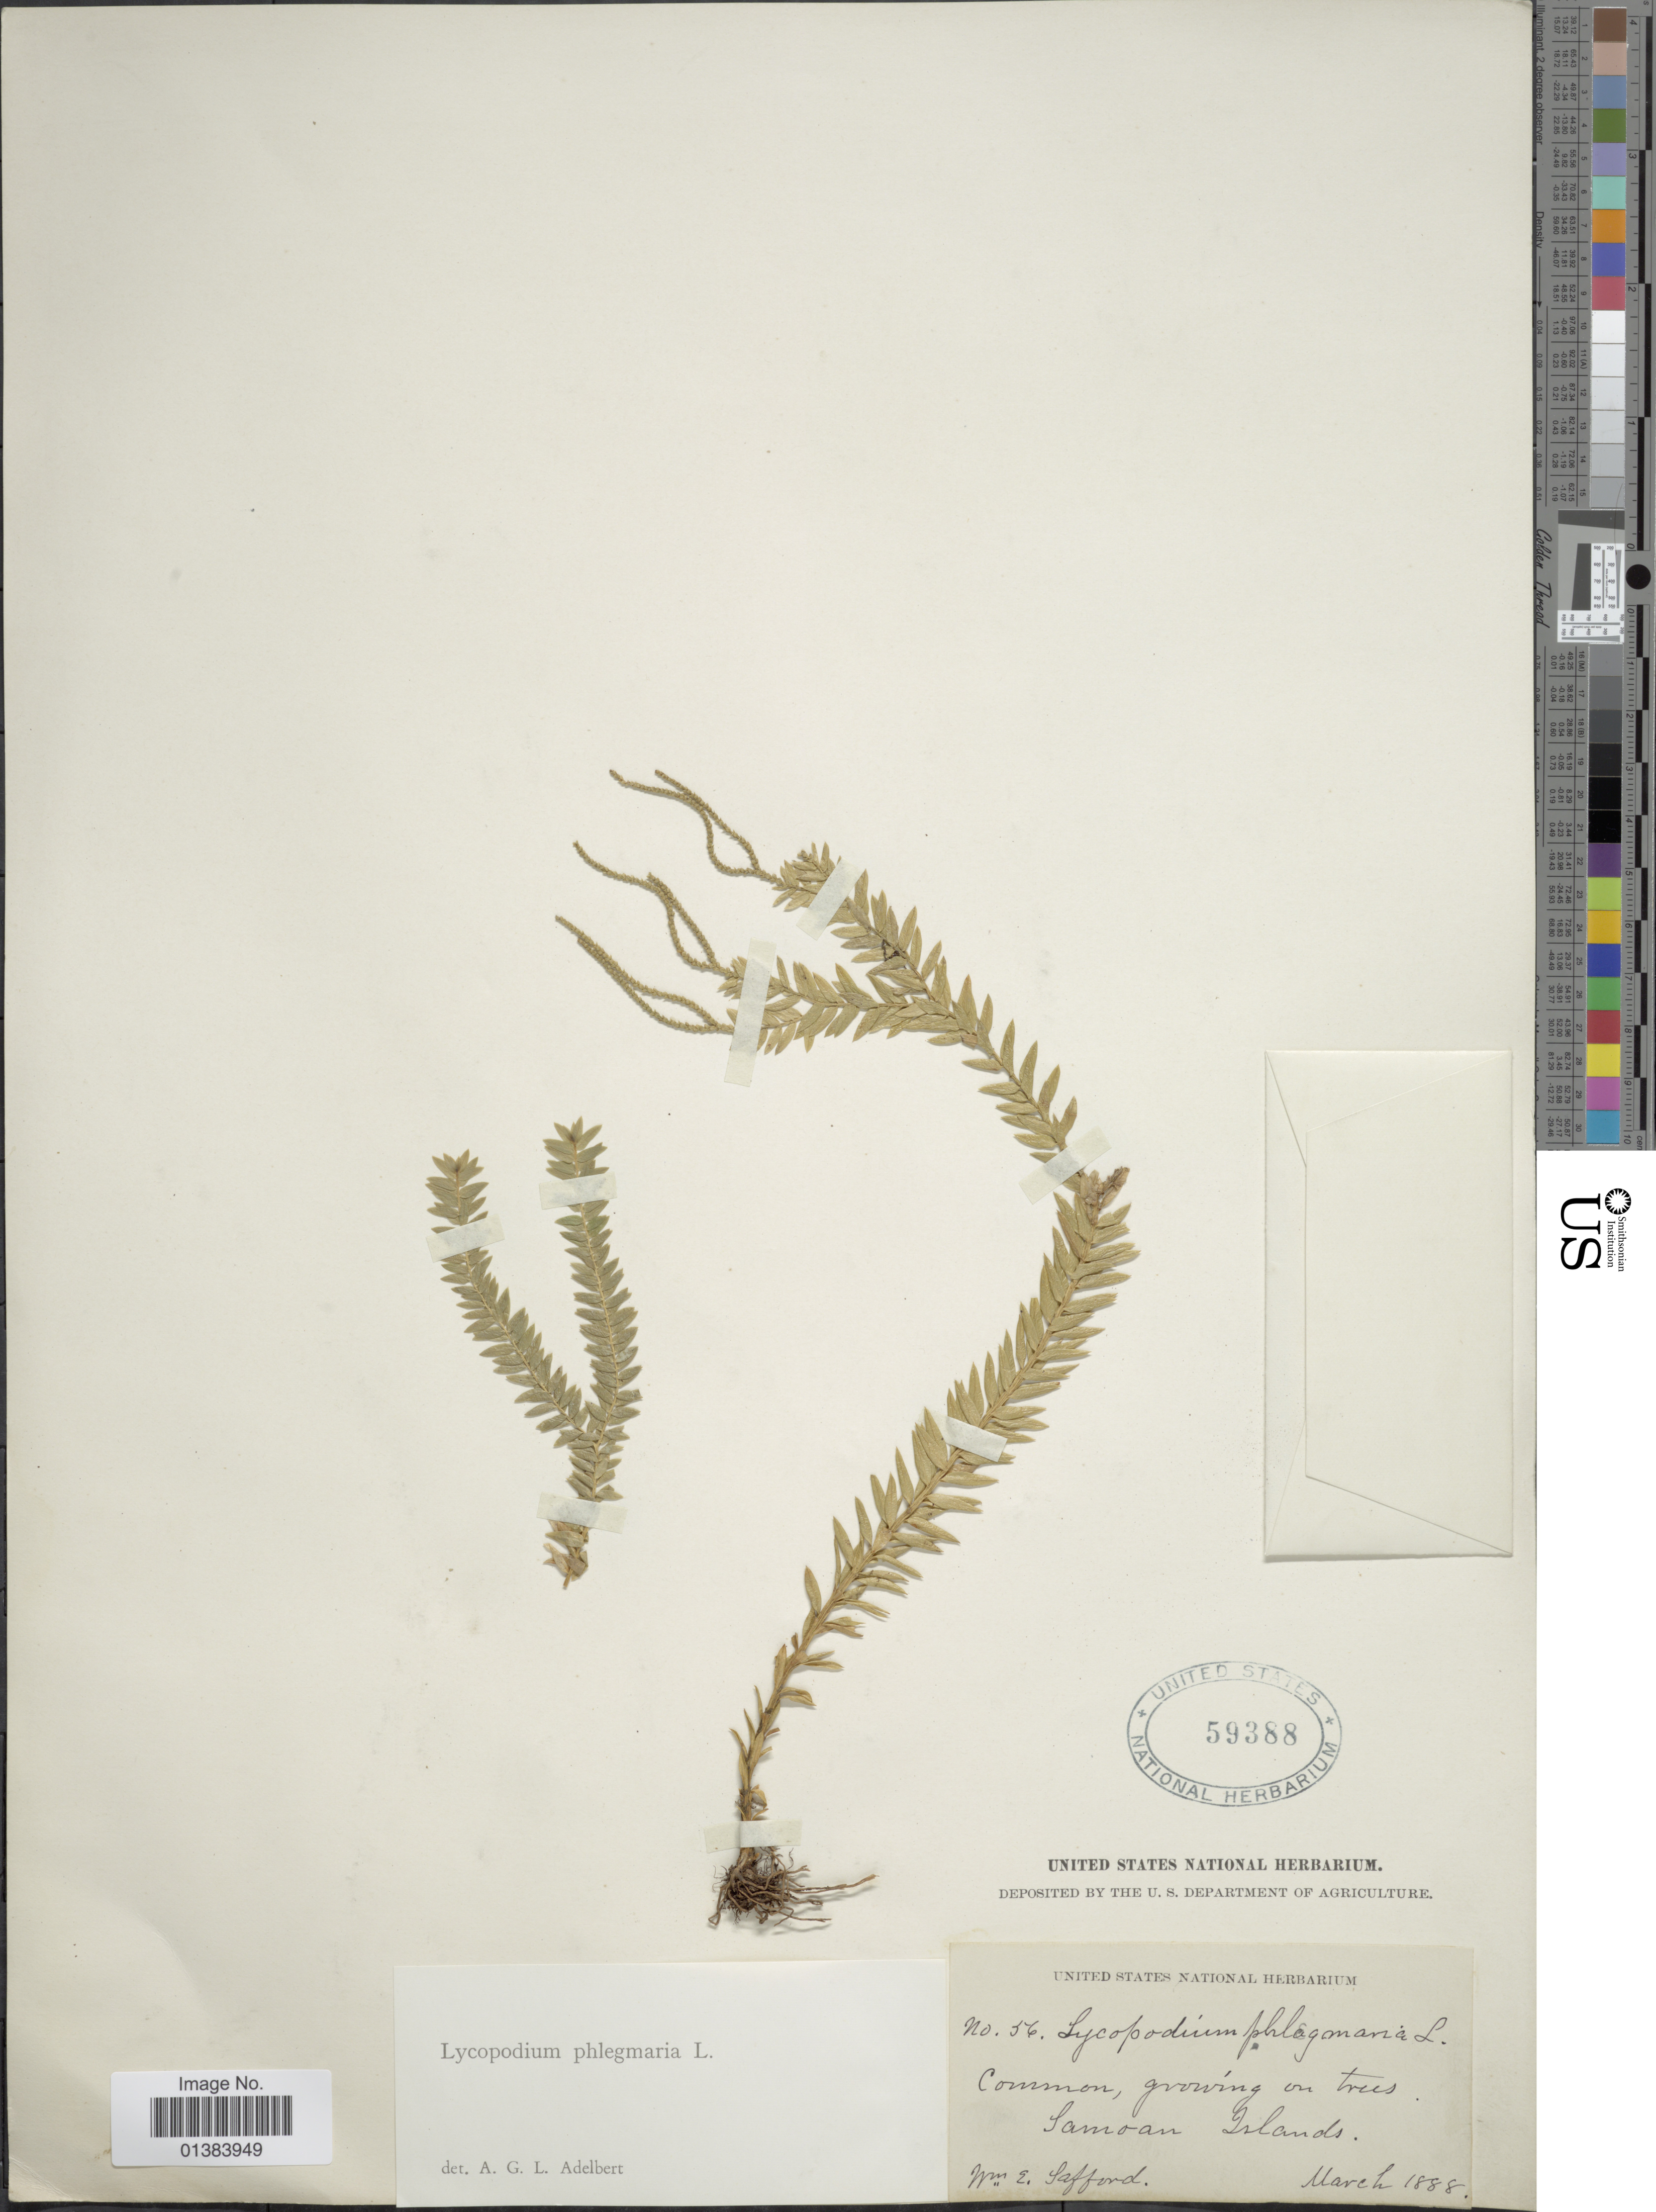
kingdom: Plantae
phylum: Tracheophyta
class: Lycopodiopsida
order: Lycopodiales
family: Lycopodiaceae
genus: Phlegmariurus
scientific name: Phlegmariurus australis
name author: (Willd.) A. R. Field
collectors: W. E. Safford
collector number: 56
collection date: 1888-03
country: American Samoa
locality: Samoan Islands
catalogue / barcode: US 59388